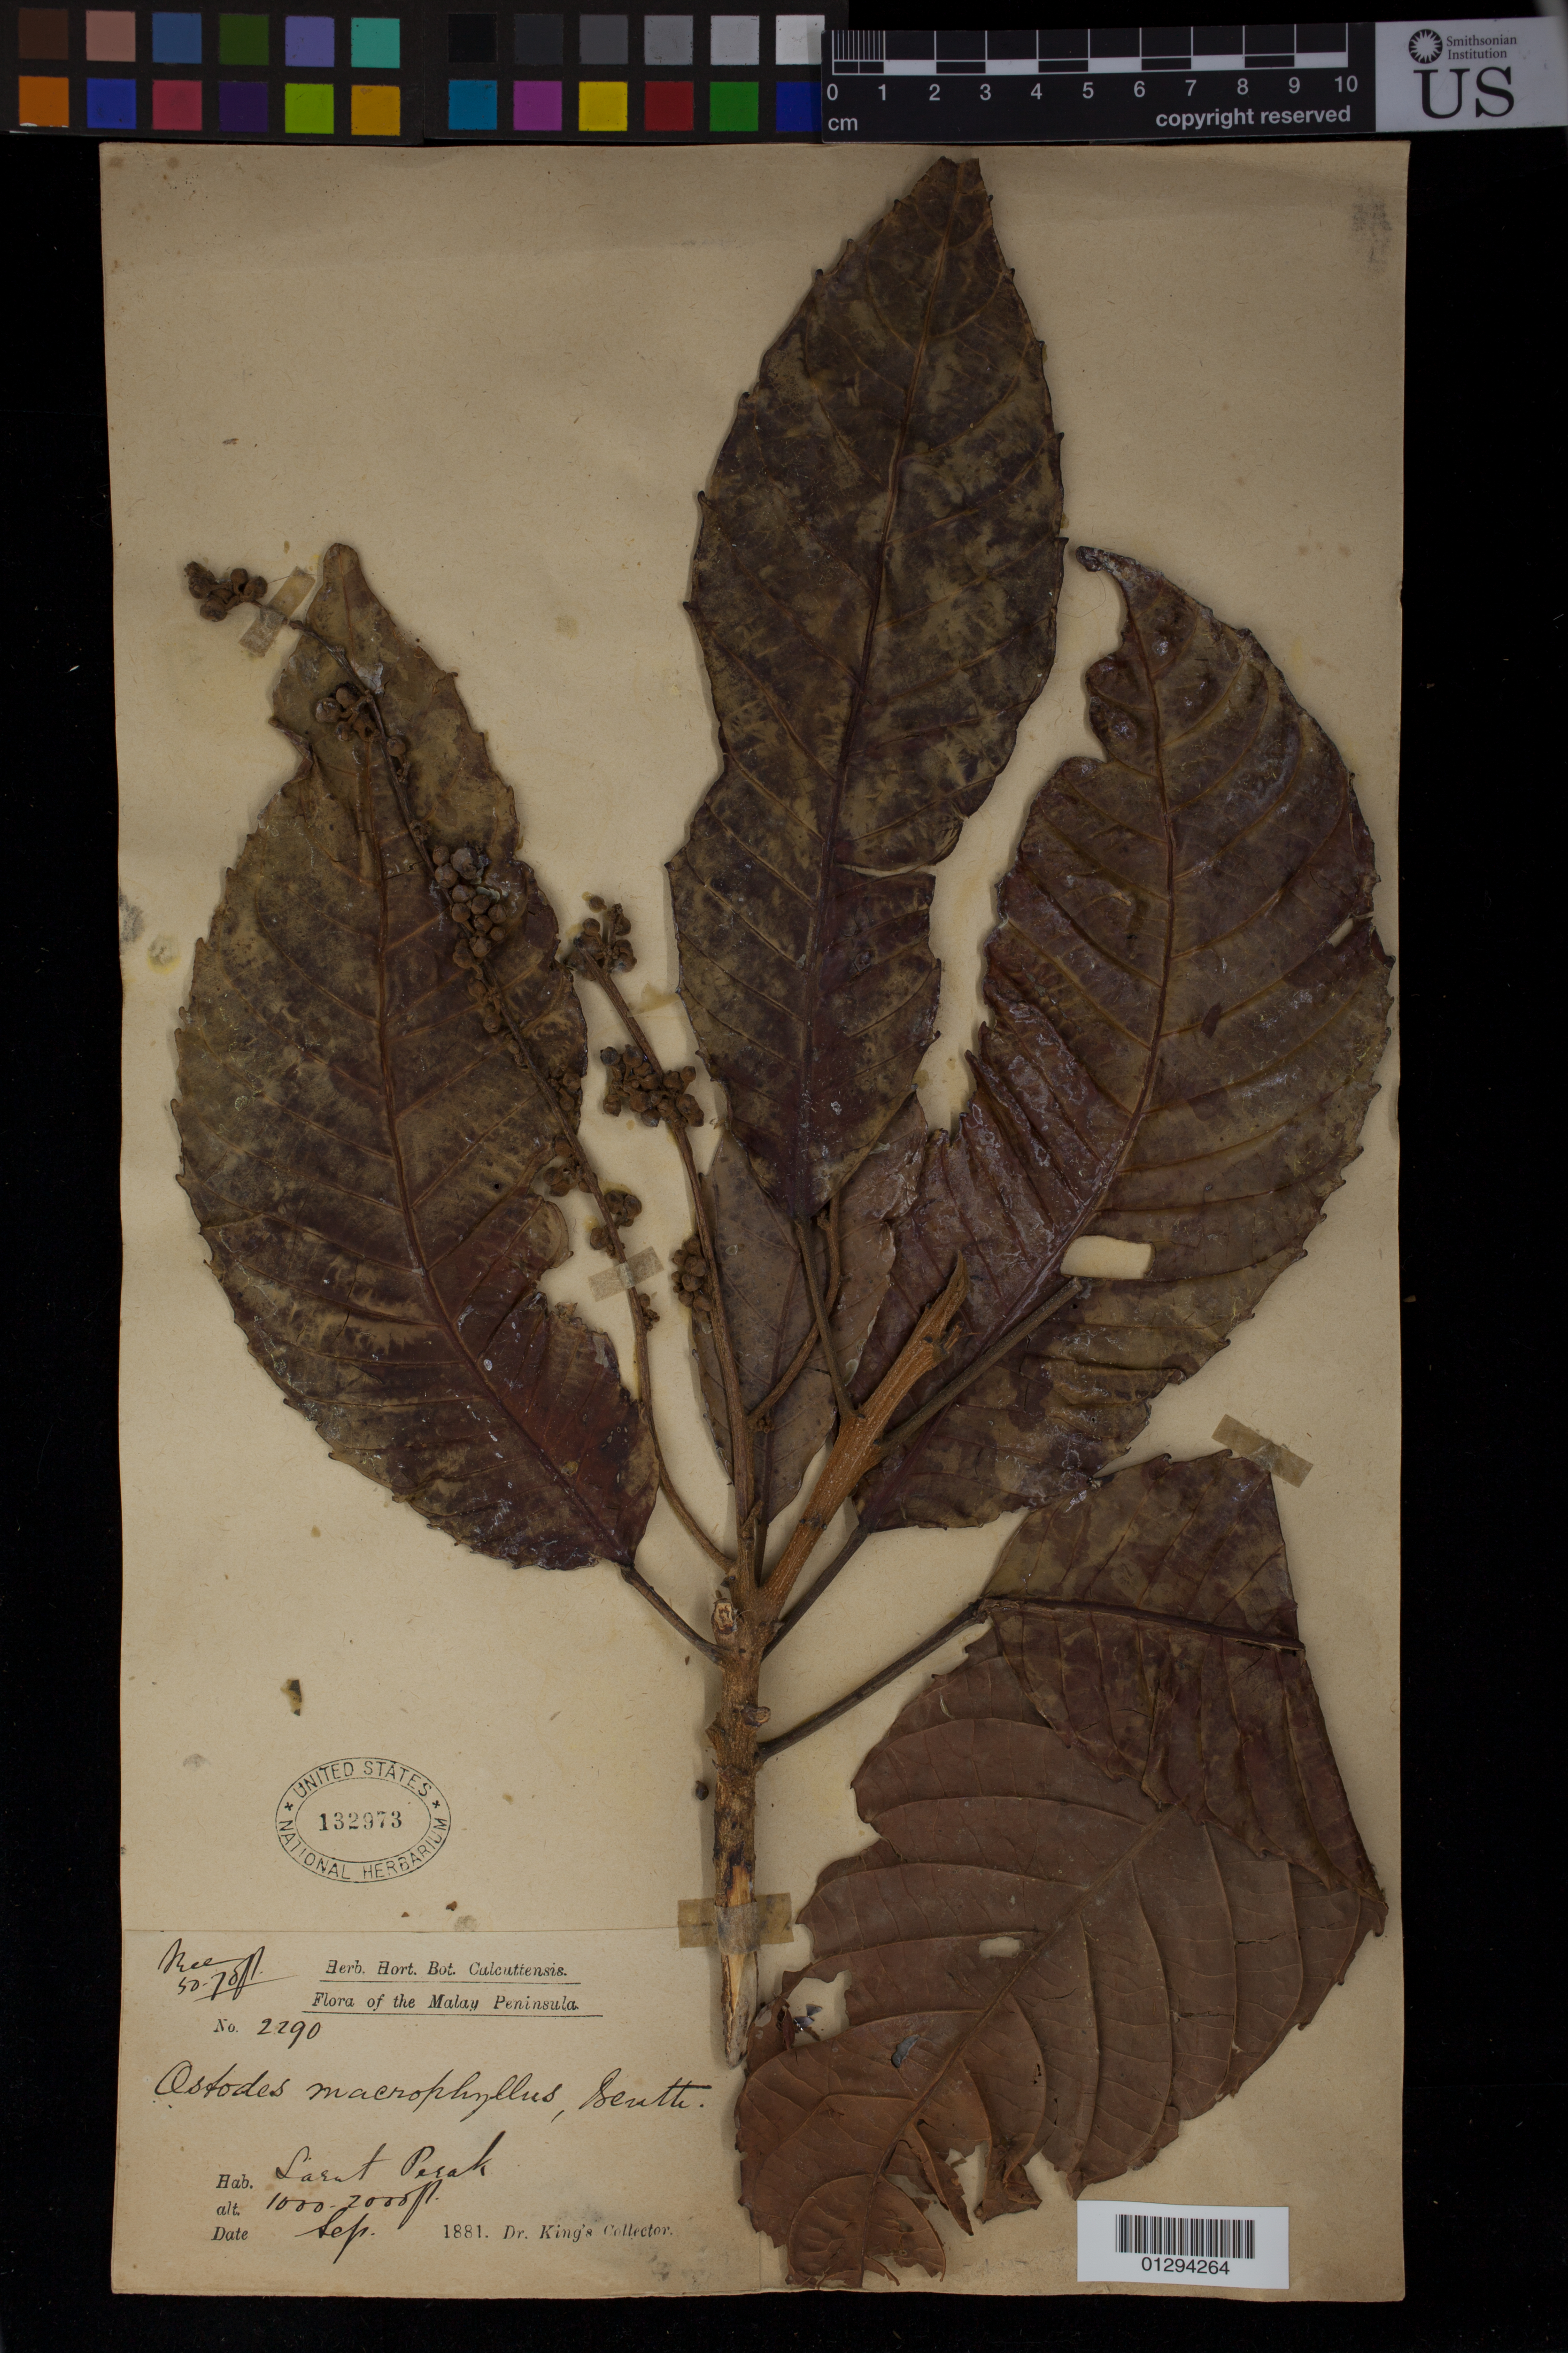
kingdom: Plantae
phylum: Tracheophyta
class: Magnoliopsida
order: Malpighiales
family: Euphorbiaceae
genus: Fahrenheitia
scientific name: Fahrenheitia pendula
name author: (Hassk.) Airy Shaw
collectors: Dr. King's collector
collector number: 2290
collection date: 1881-09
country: Malaysia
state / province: Perak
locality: Larut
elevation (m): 305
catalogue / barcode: US 132973